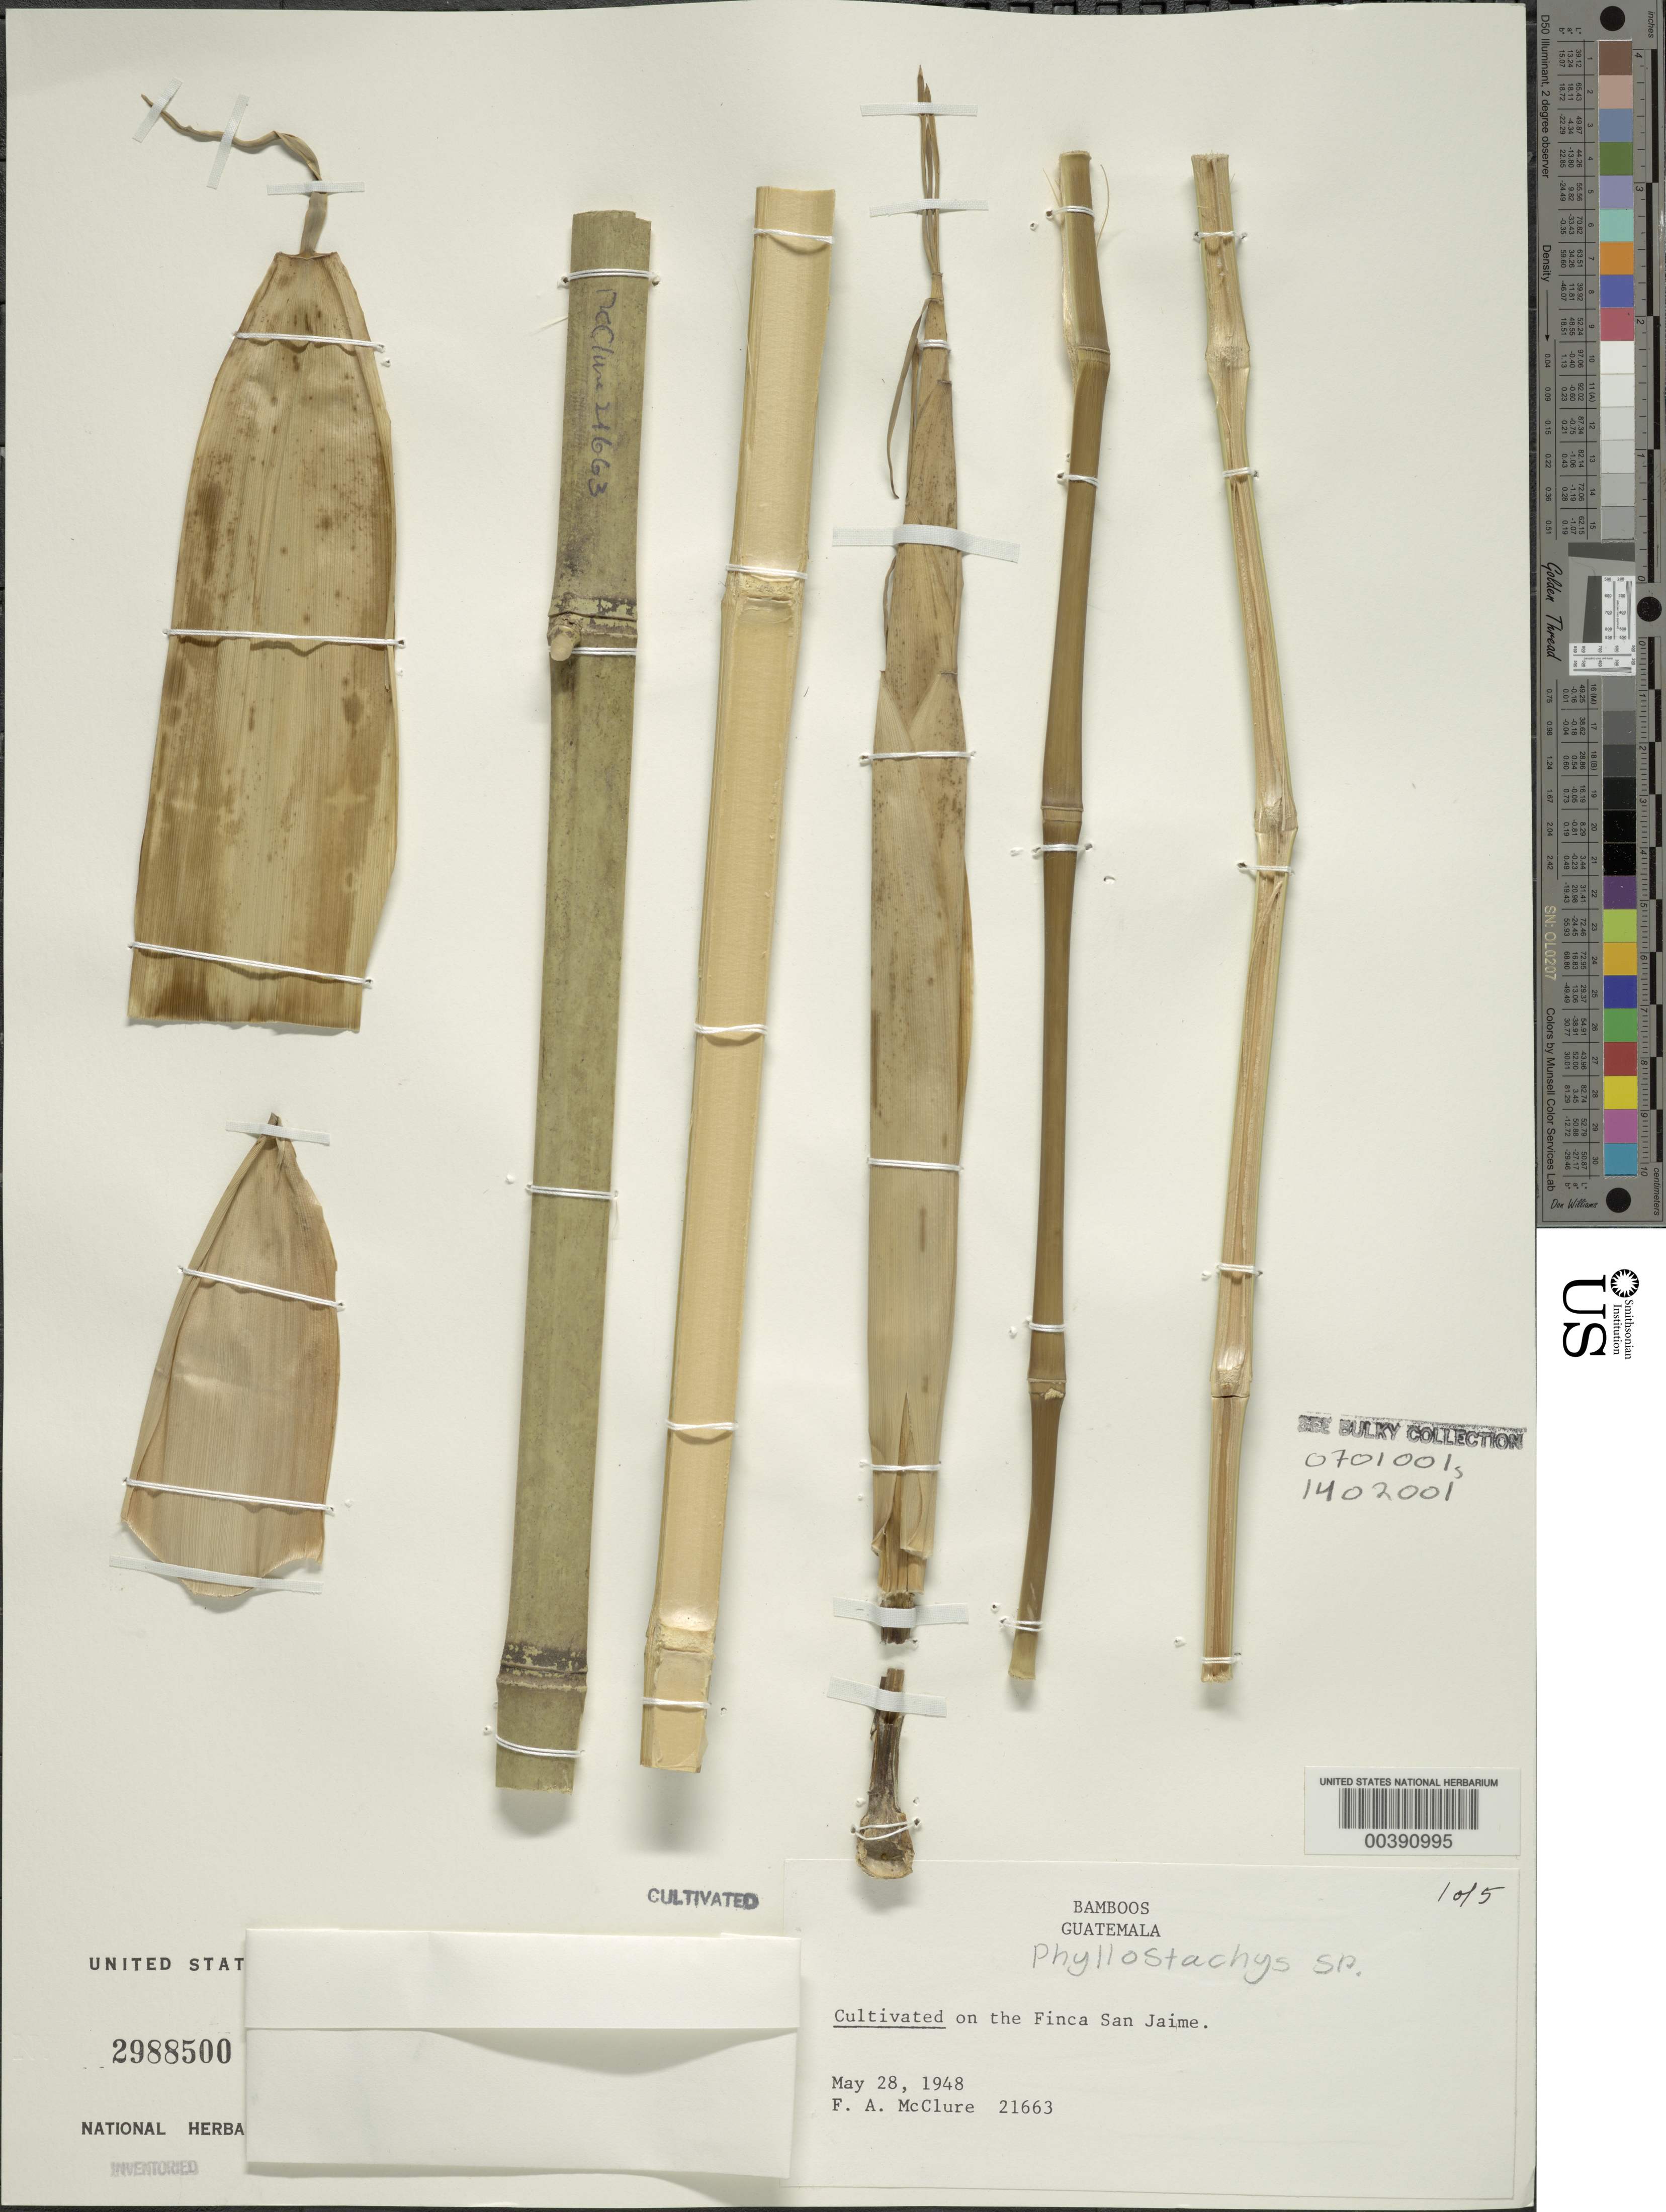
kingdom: Plantae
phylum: Tracheophyta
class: Liliopsida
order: Poales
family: Poaceae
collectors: F. A. McClure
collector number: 21663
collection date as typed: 28 May 1948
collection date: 1948-05-28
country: Guatemala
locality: Finca San Jaime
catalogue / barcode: US 2988500